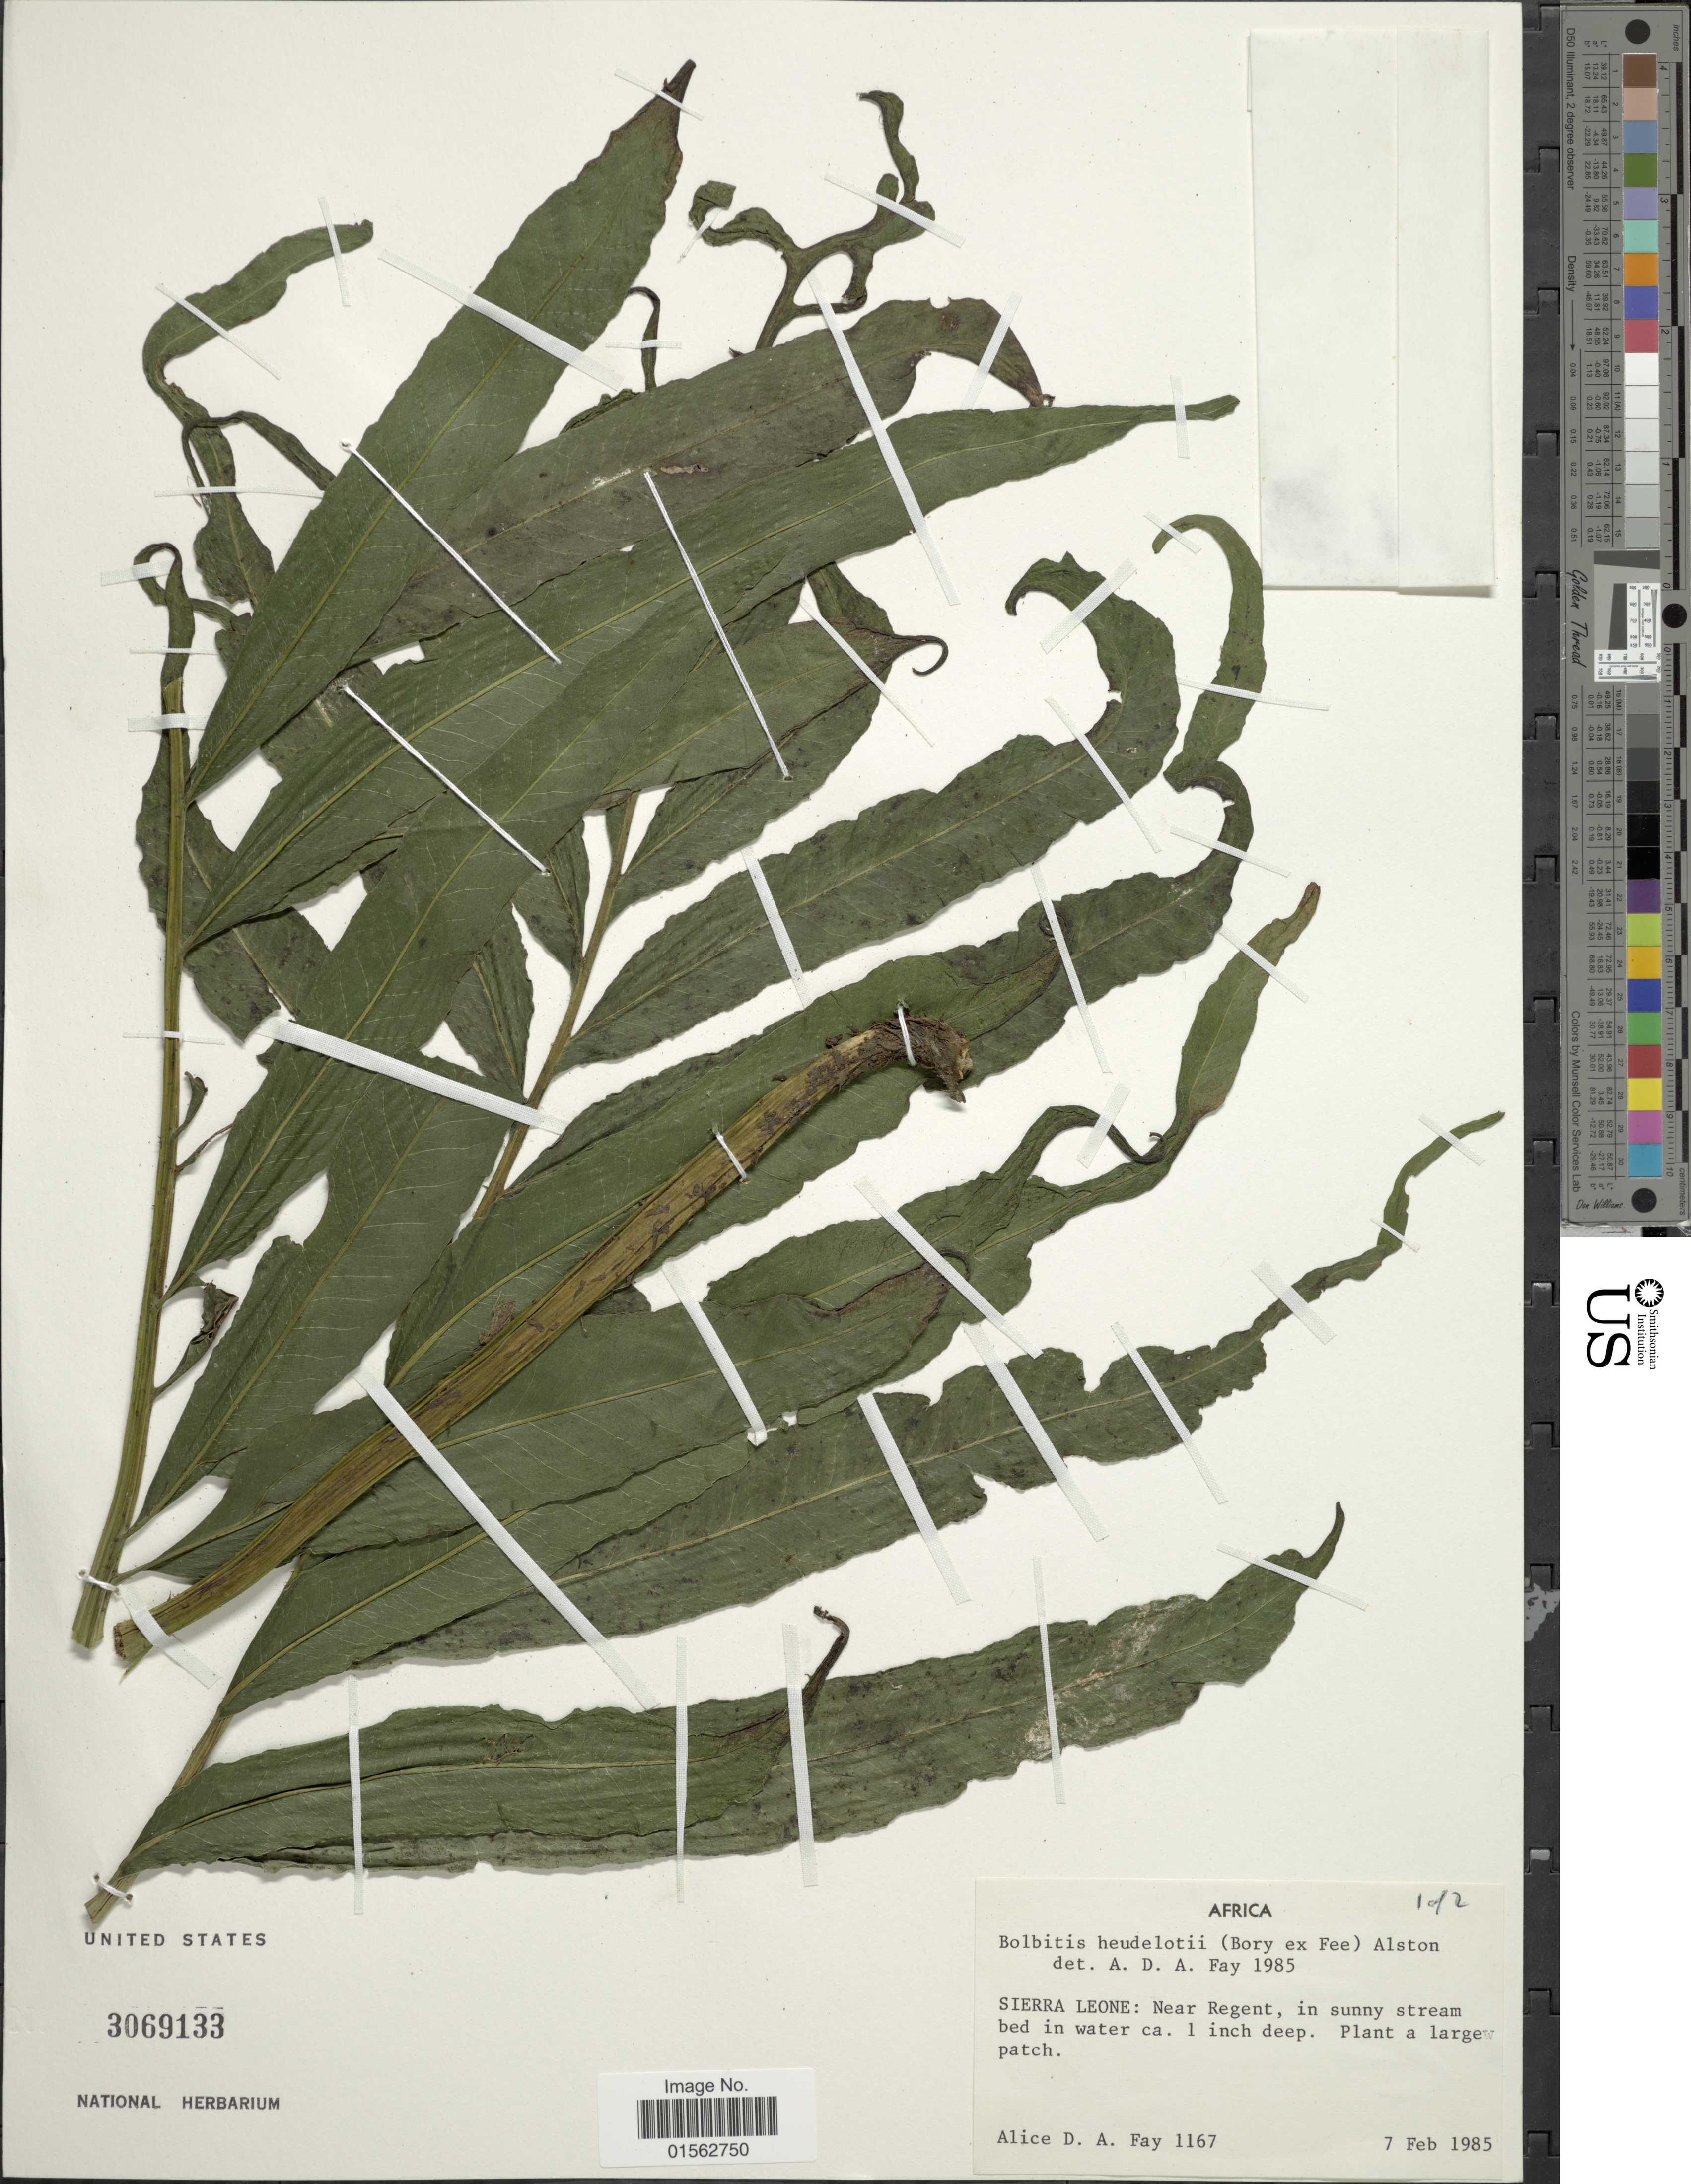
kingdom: Plantae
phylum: Tracheophyta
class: Polypodiopsida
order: Polypodiales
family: Dryopteridaceae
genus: Bolbitis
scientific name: Bolbitis heudelotii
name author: (Bory ex Fée) Alston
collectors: A. Fay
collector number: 1167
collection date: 1985-02-07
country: Sierra Leone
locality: Near Regent, in sunny stream bed in water ca. 1 inch deep, plant a largew patch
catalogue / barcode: US 3069133